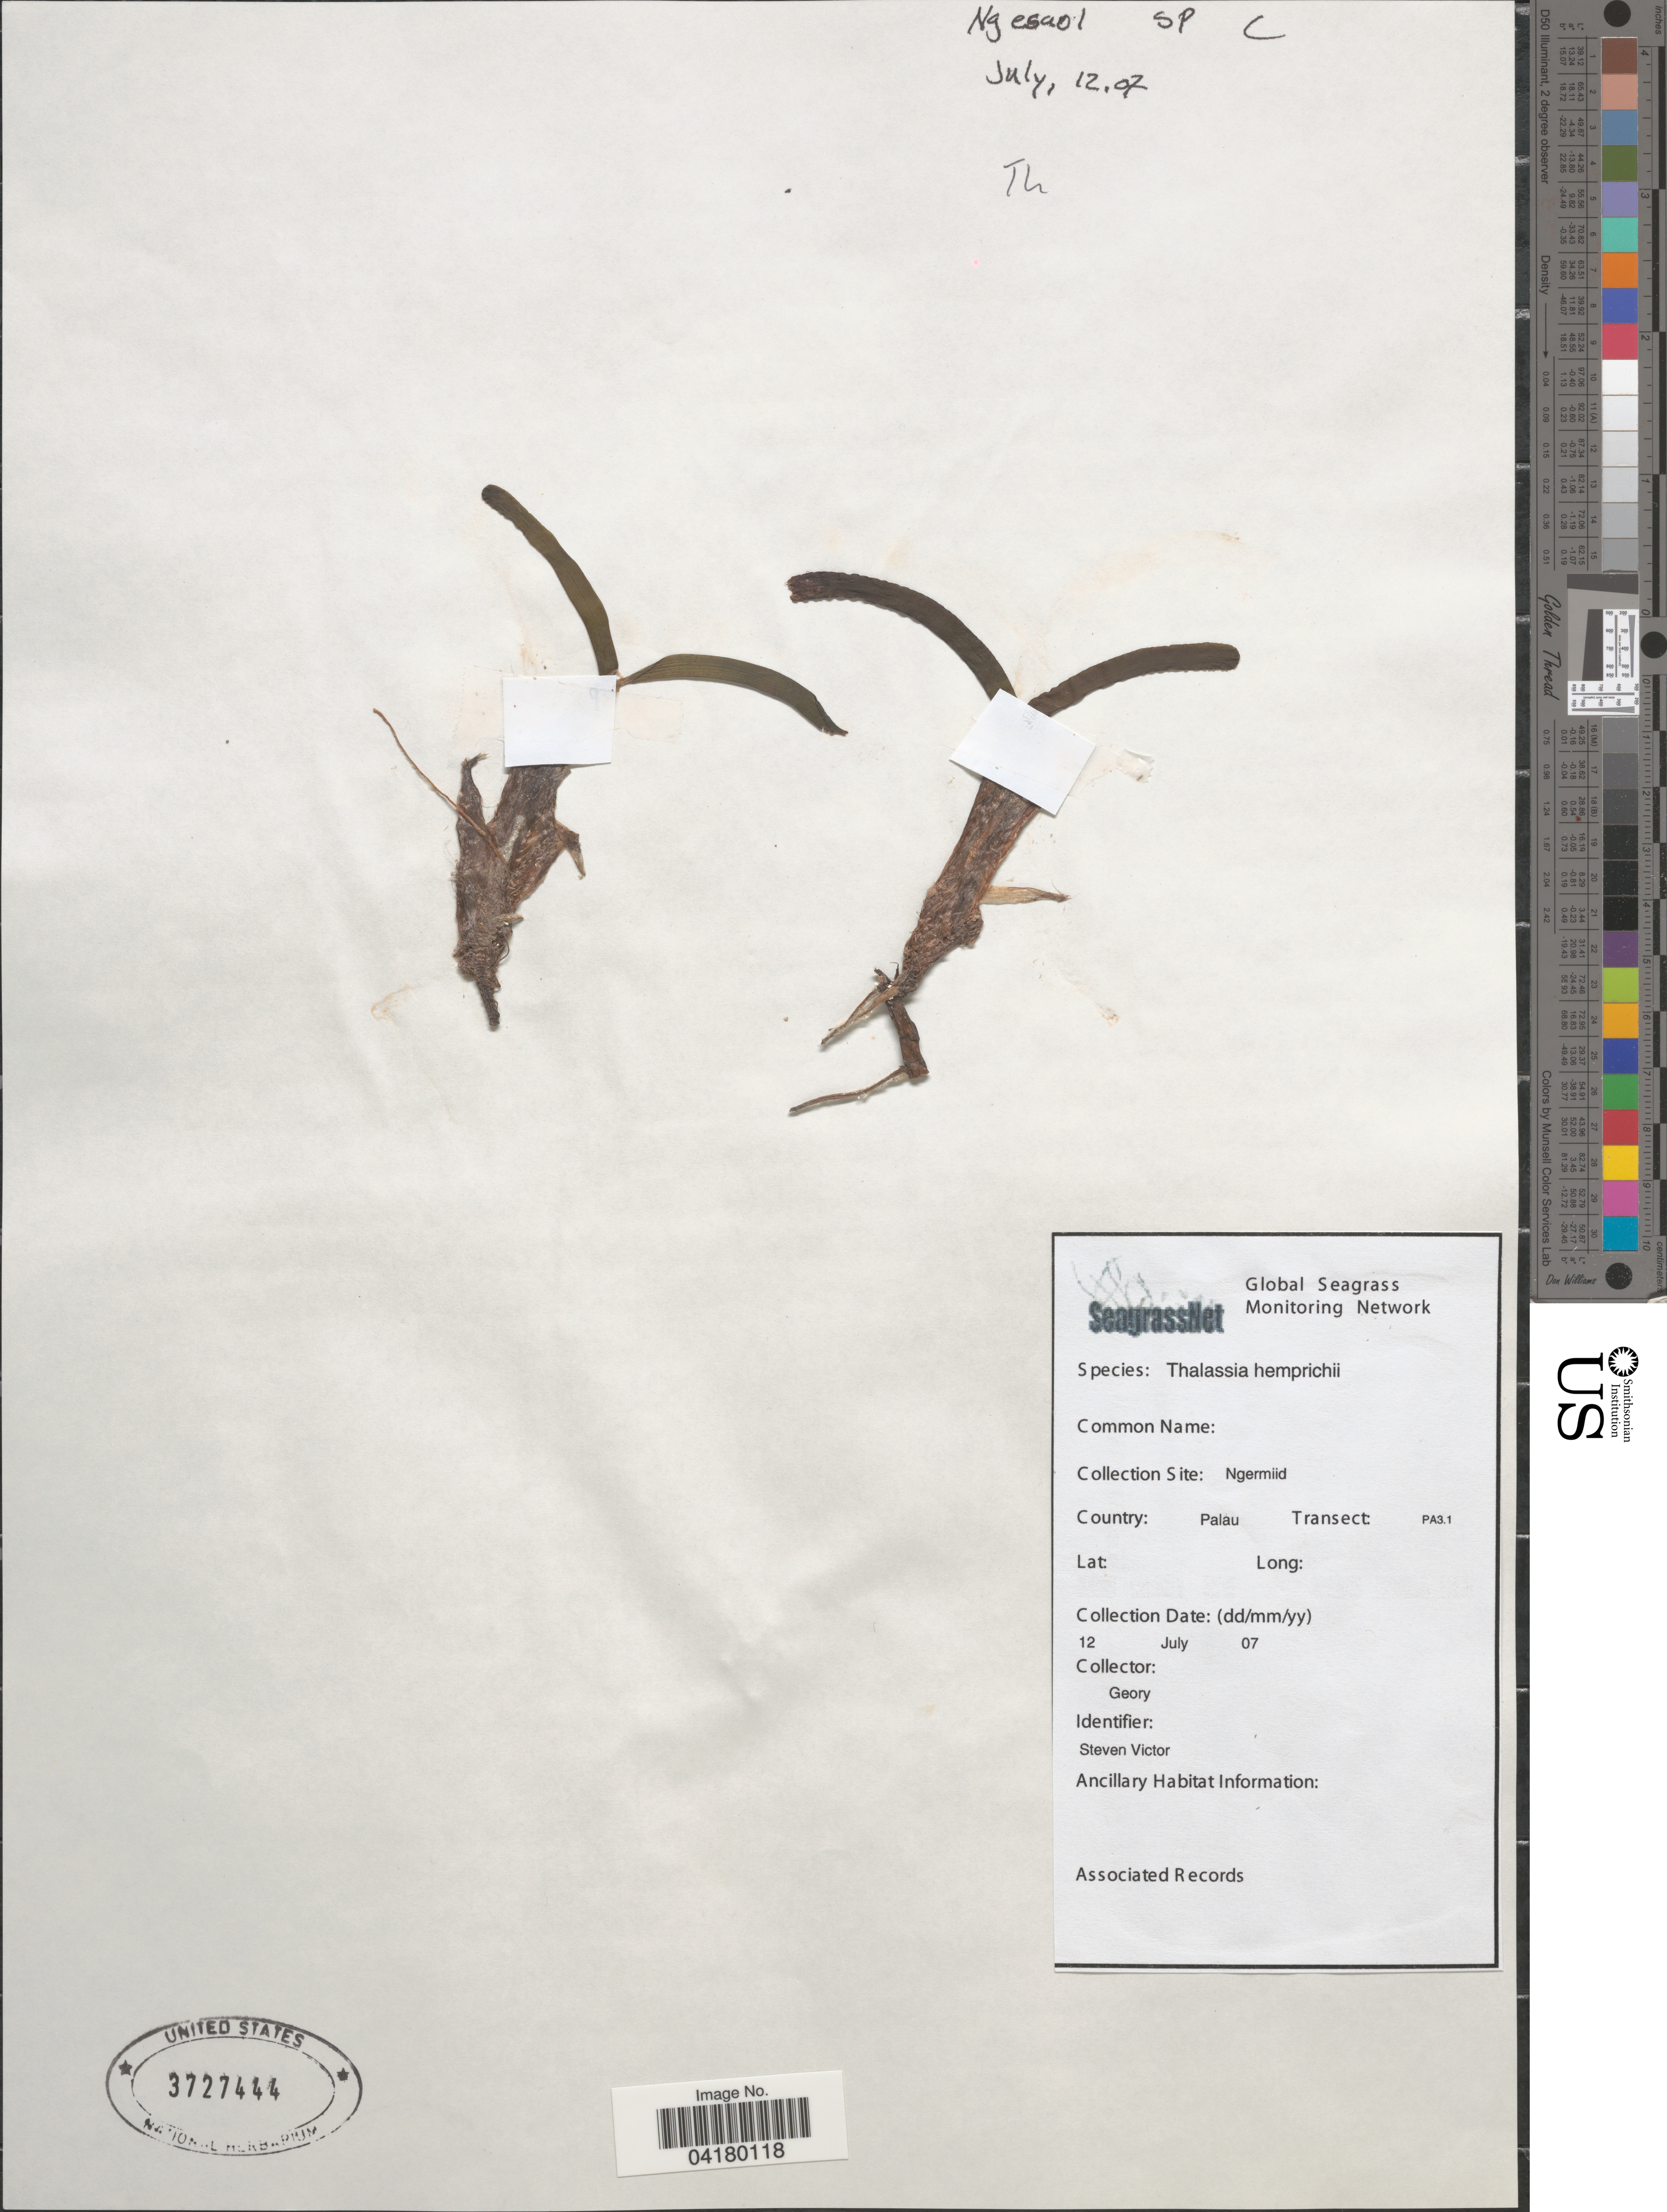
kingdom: Plantae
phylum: Tracheophyta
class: Liliopsida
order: Alismatales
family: Hydrocharitaceae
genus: Thalassia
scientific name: Thalassia hemprichii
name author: Asch.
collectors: Geor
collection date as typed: Transcribed d/m/y: 12/7/7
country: Palau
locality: Collection Site: Ngermiid. Country: Palau. Transect: PA3.1.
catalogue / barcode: US 3727444